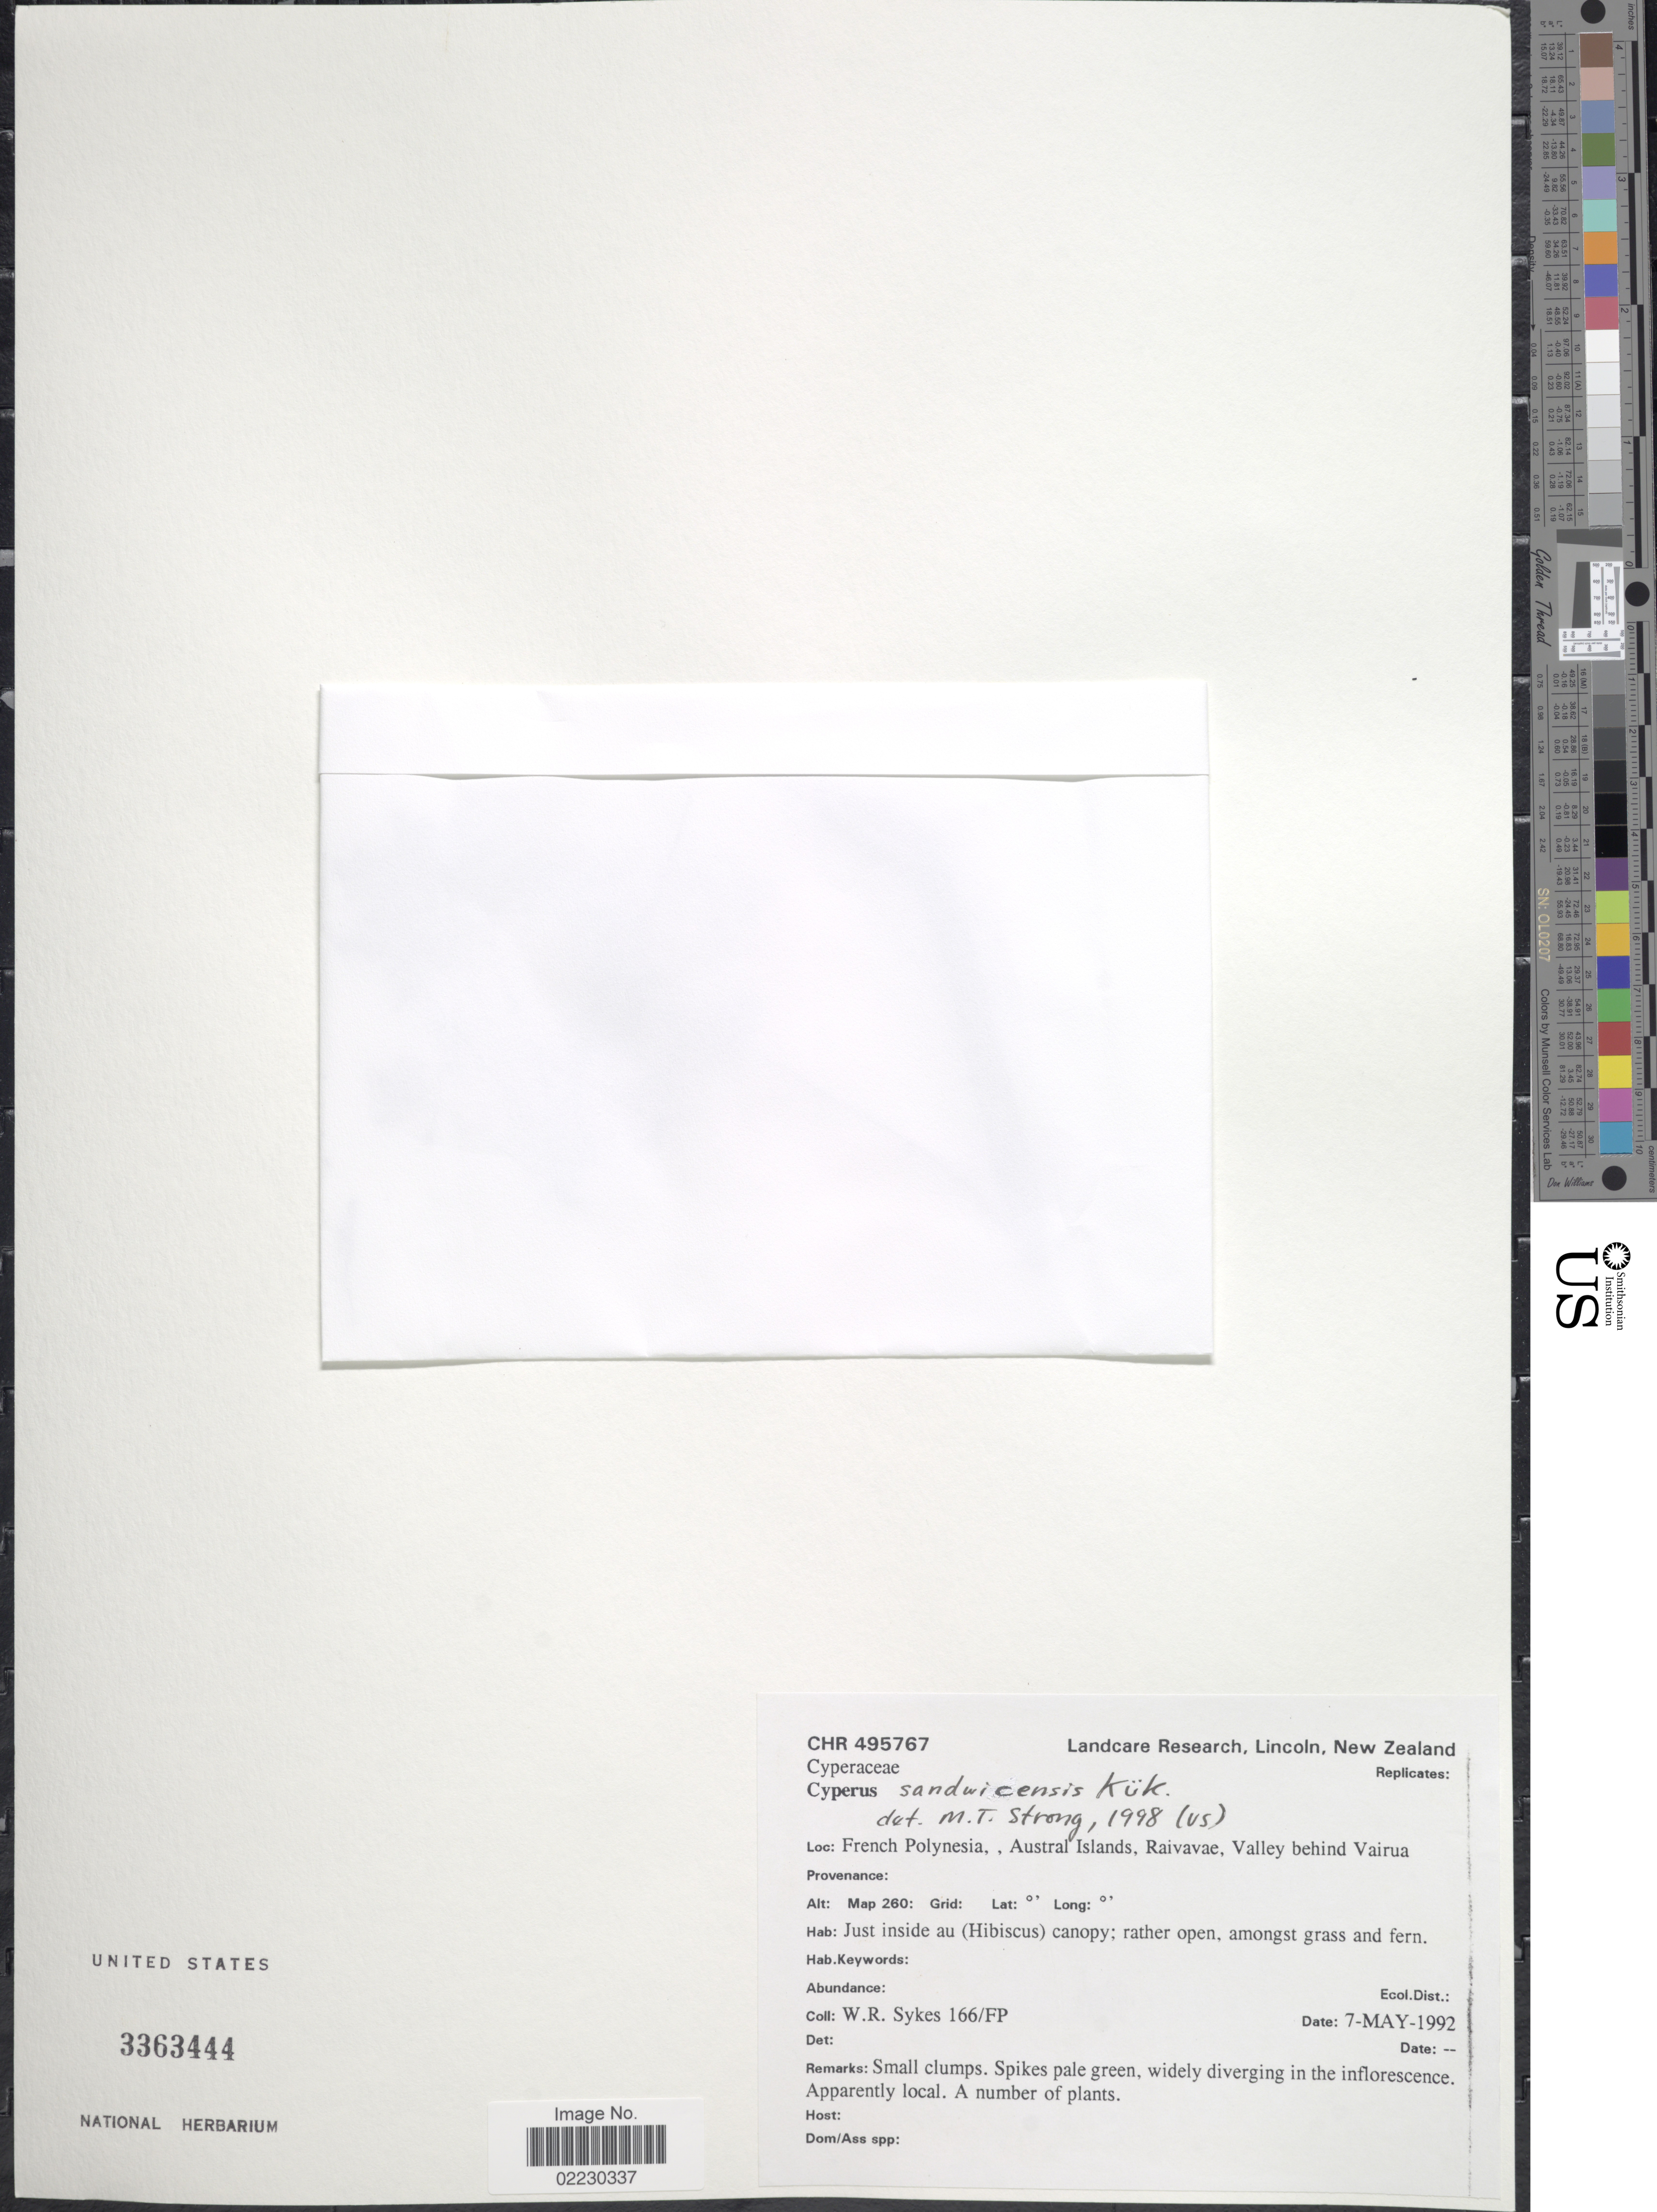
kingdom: Plantae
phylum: Tracheophyta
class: Liliopsida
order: Poales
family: Cyperaceae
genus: Cyperus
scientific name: Cyperus sandwicensis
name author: Kük.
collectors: W. R. Sykes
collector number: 166/FP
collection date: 1992-05-07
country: French Polynesia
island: Raivavae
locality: Austral Islands, Raivavae, Valley behind Vairua, just inside au (Hibiscus) canopy; rather open, amongst grass and fern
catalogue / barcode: US 3363444